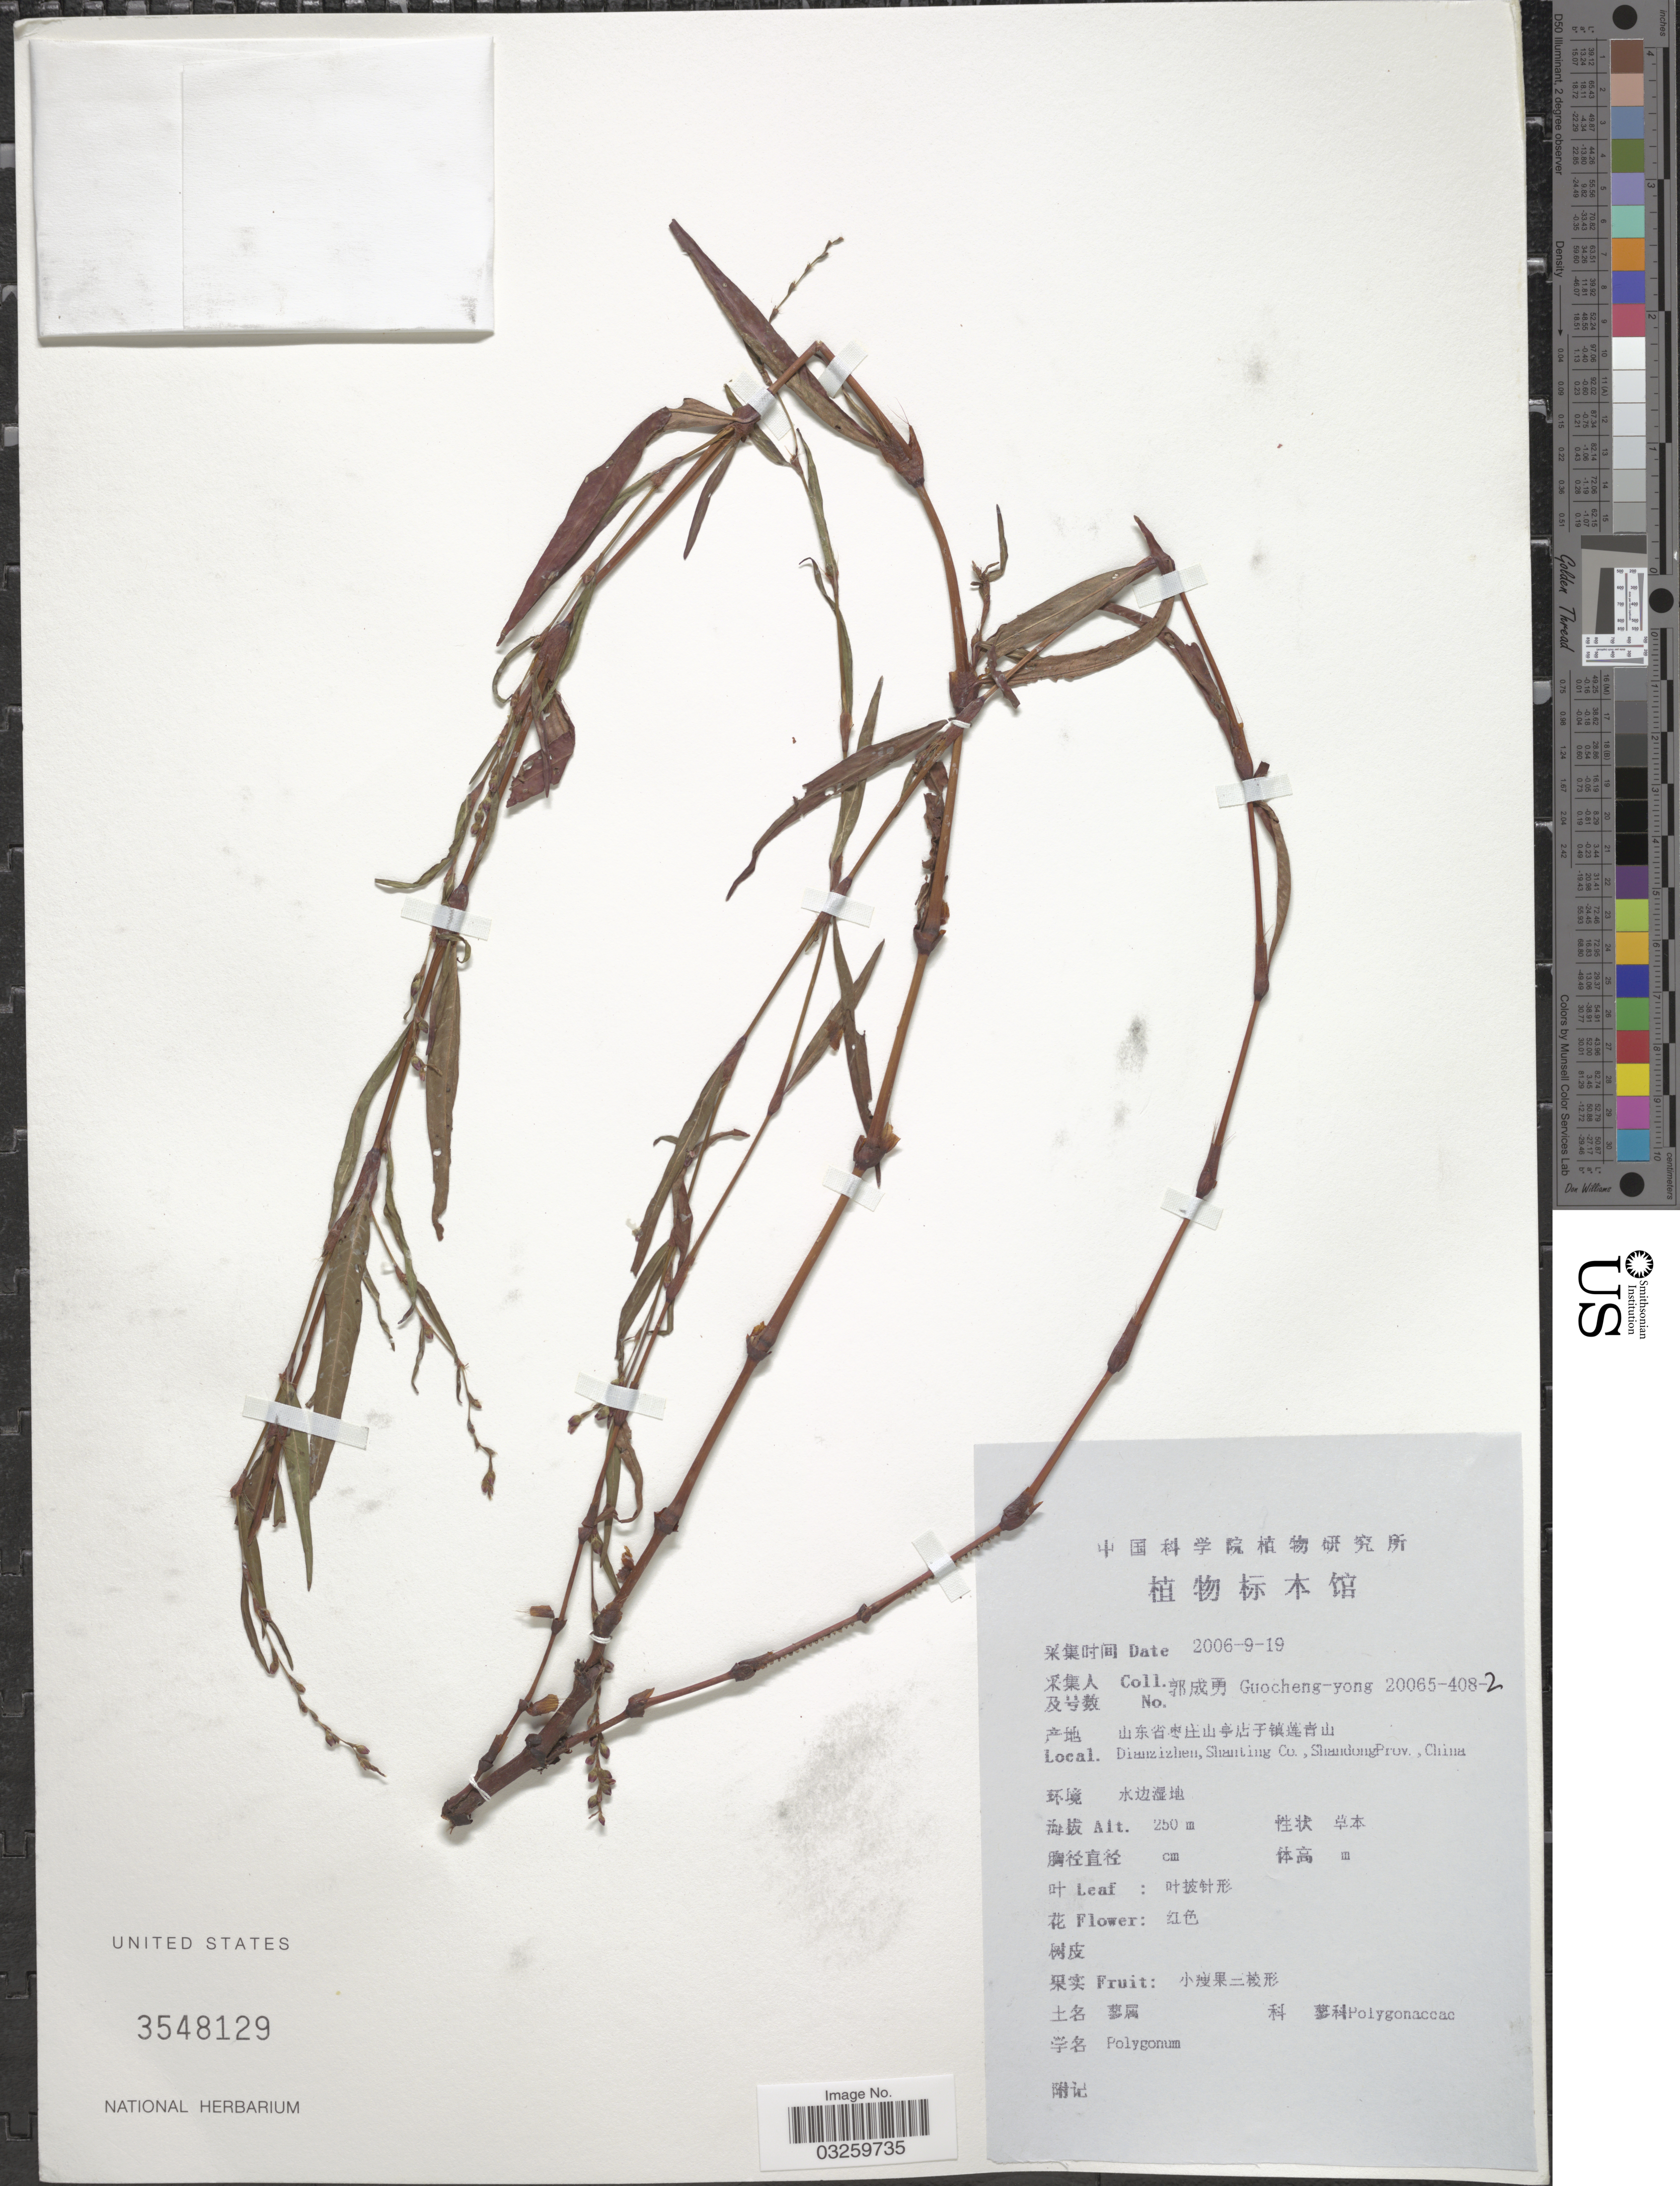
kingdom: Plantae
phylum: Tracheophyta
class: Magnoliopsida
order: Caryophyllales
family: Polygonaceae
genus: Polygonum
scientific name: Polygonum sp.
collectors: Guo cheng-yong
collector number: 20065-408-2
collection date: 2006-09-19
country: China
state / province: Shandong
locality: Dianzizhen, Shanting Co., Shandong Prov.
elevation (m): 250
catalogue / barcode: US 3548129